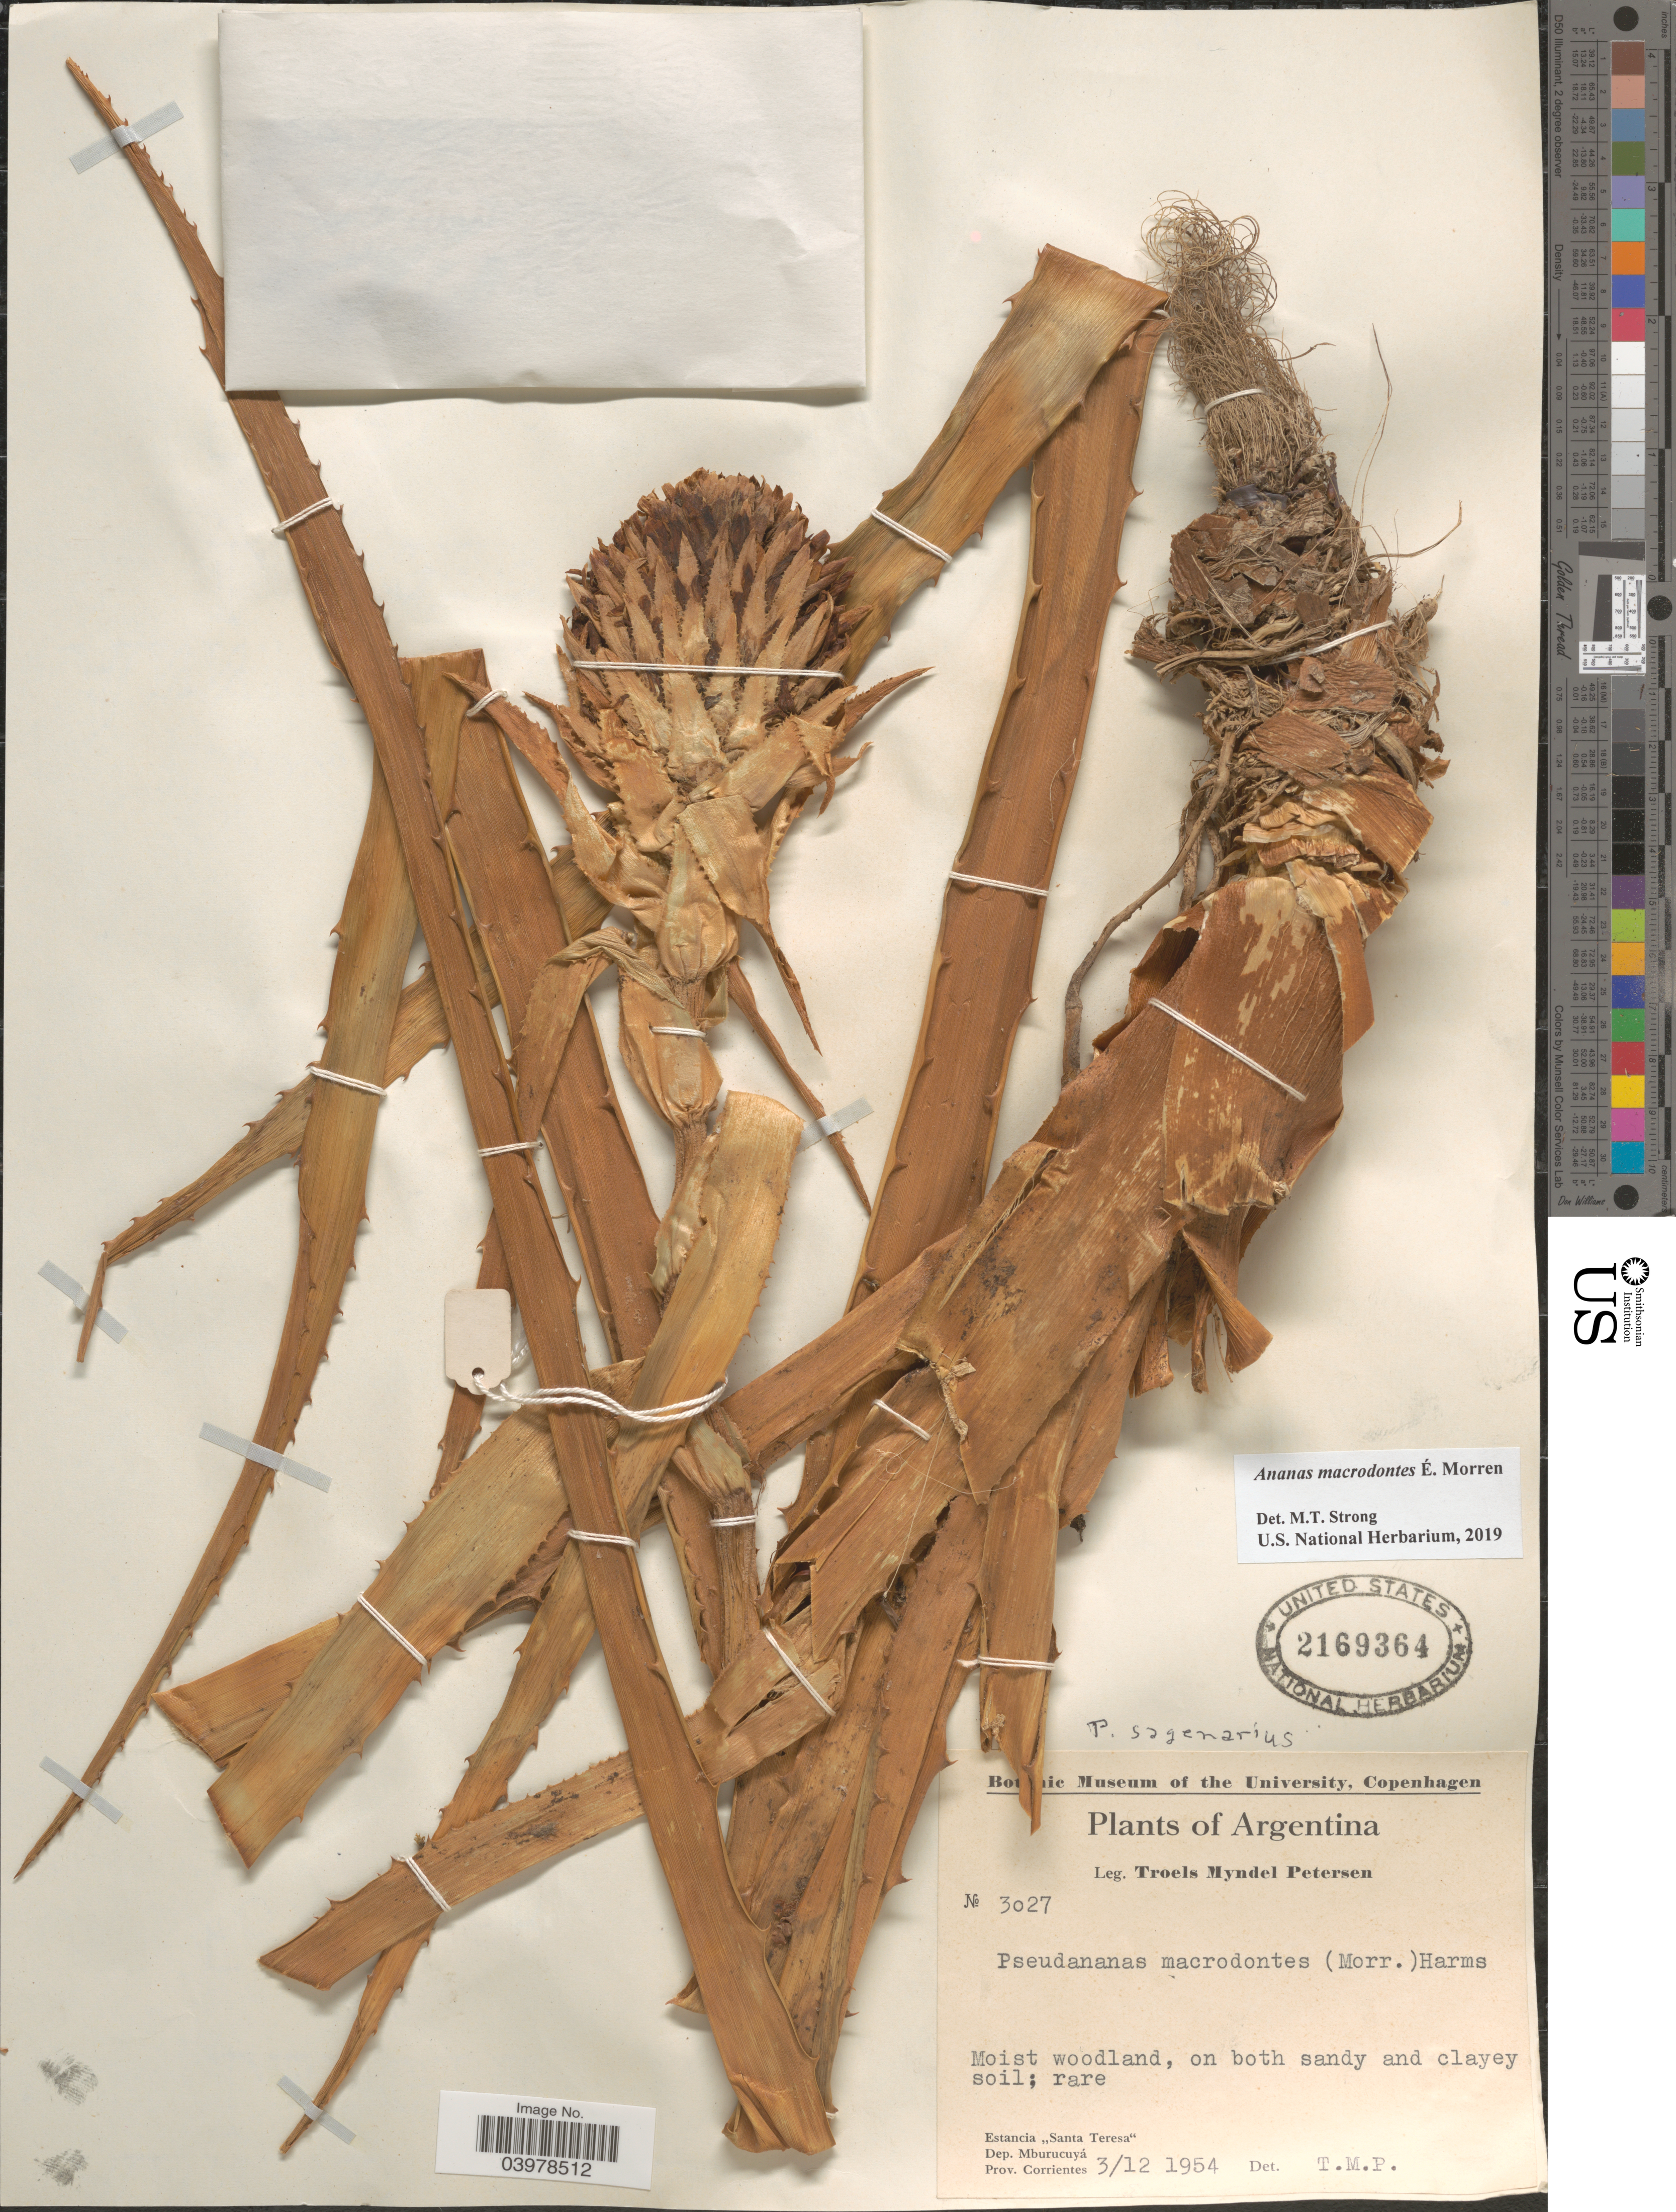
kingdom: Plantae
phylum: Tracheophyta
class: Liliopsida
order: Poales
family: Bromeliaceae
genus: Ananas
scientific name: Ananas macrodontes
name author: É. Morren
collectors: T. M. Petersen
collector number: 3027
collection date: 1954-12-03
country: Argentina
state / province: Corrientes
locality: Estancia "Santa Teresa". Dep. Mburucuyá.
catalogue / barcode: US 2169364